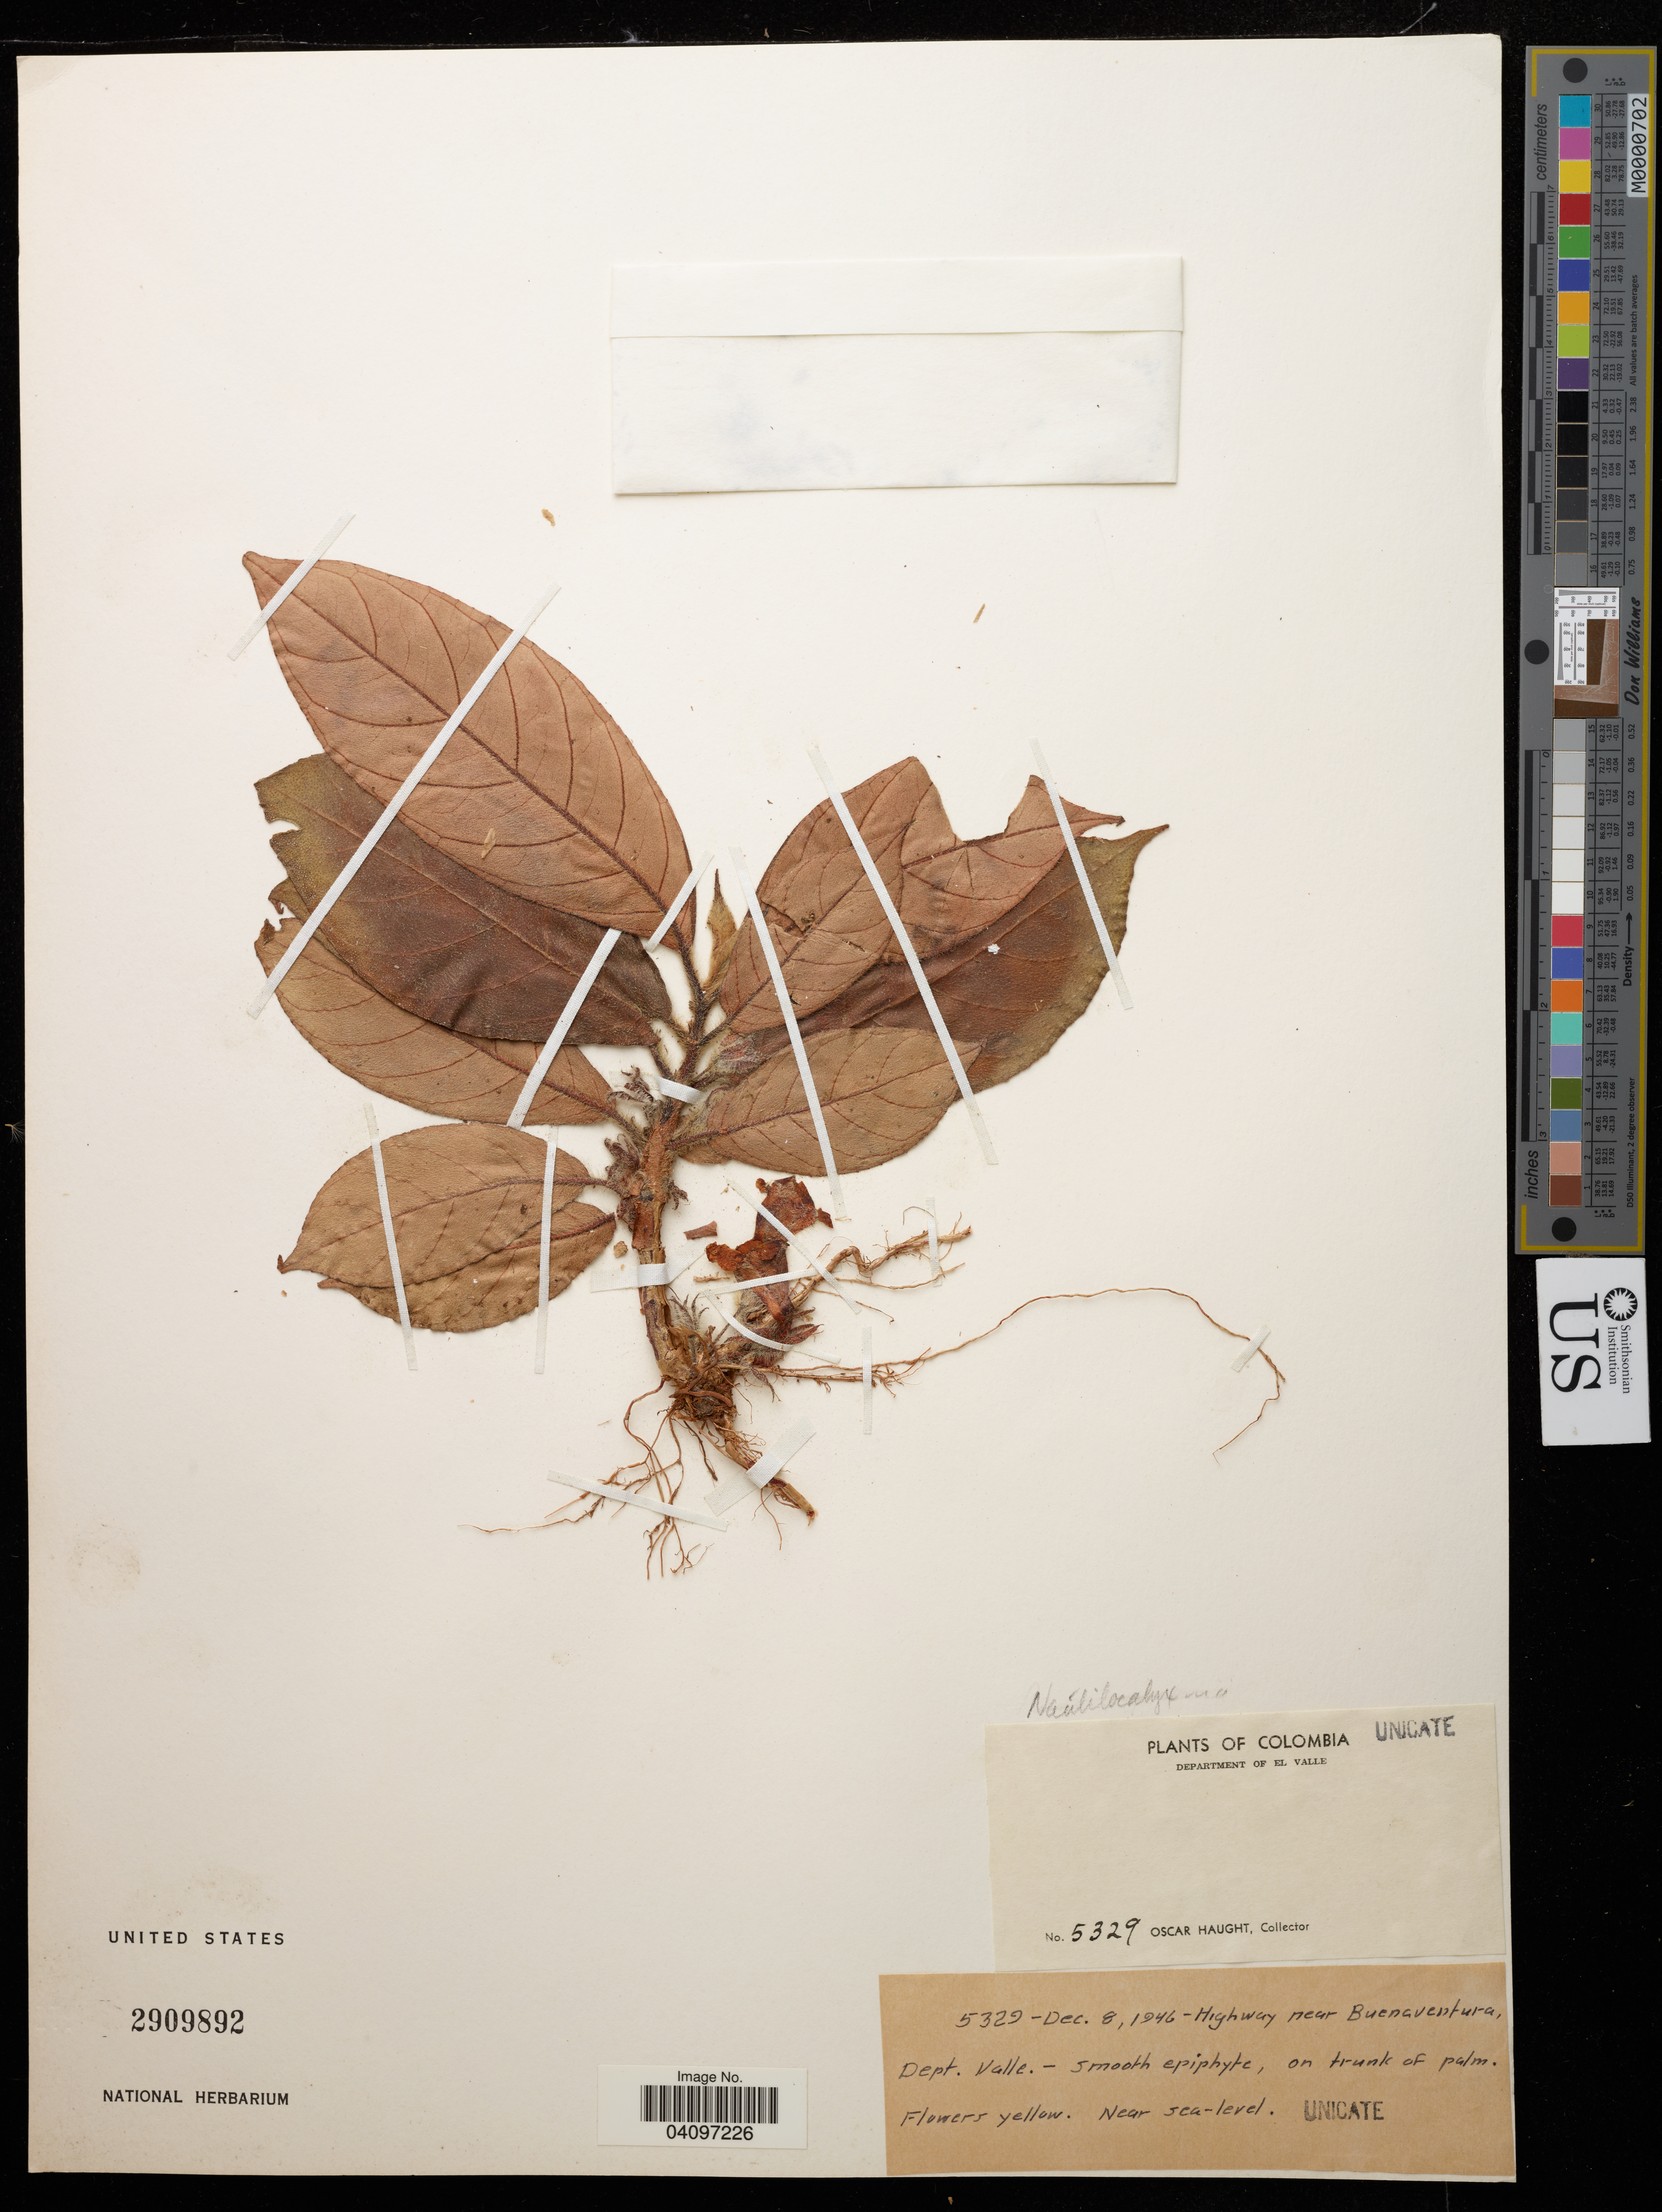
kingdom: Plantae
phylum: Tracheophyta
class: Magnoliopsida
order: Lamiales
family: Gesneriaceae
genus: Nautilocalyx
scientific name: Nautilocalyx sp.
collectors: O. L. Haught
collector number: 5329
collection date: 1946-12-08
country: Colombia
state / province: Valle del Cauca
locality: Highway near Buenaventura.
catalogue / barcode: US 2909892